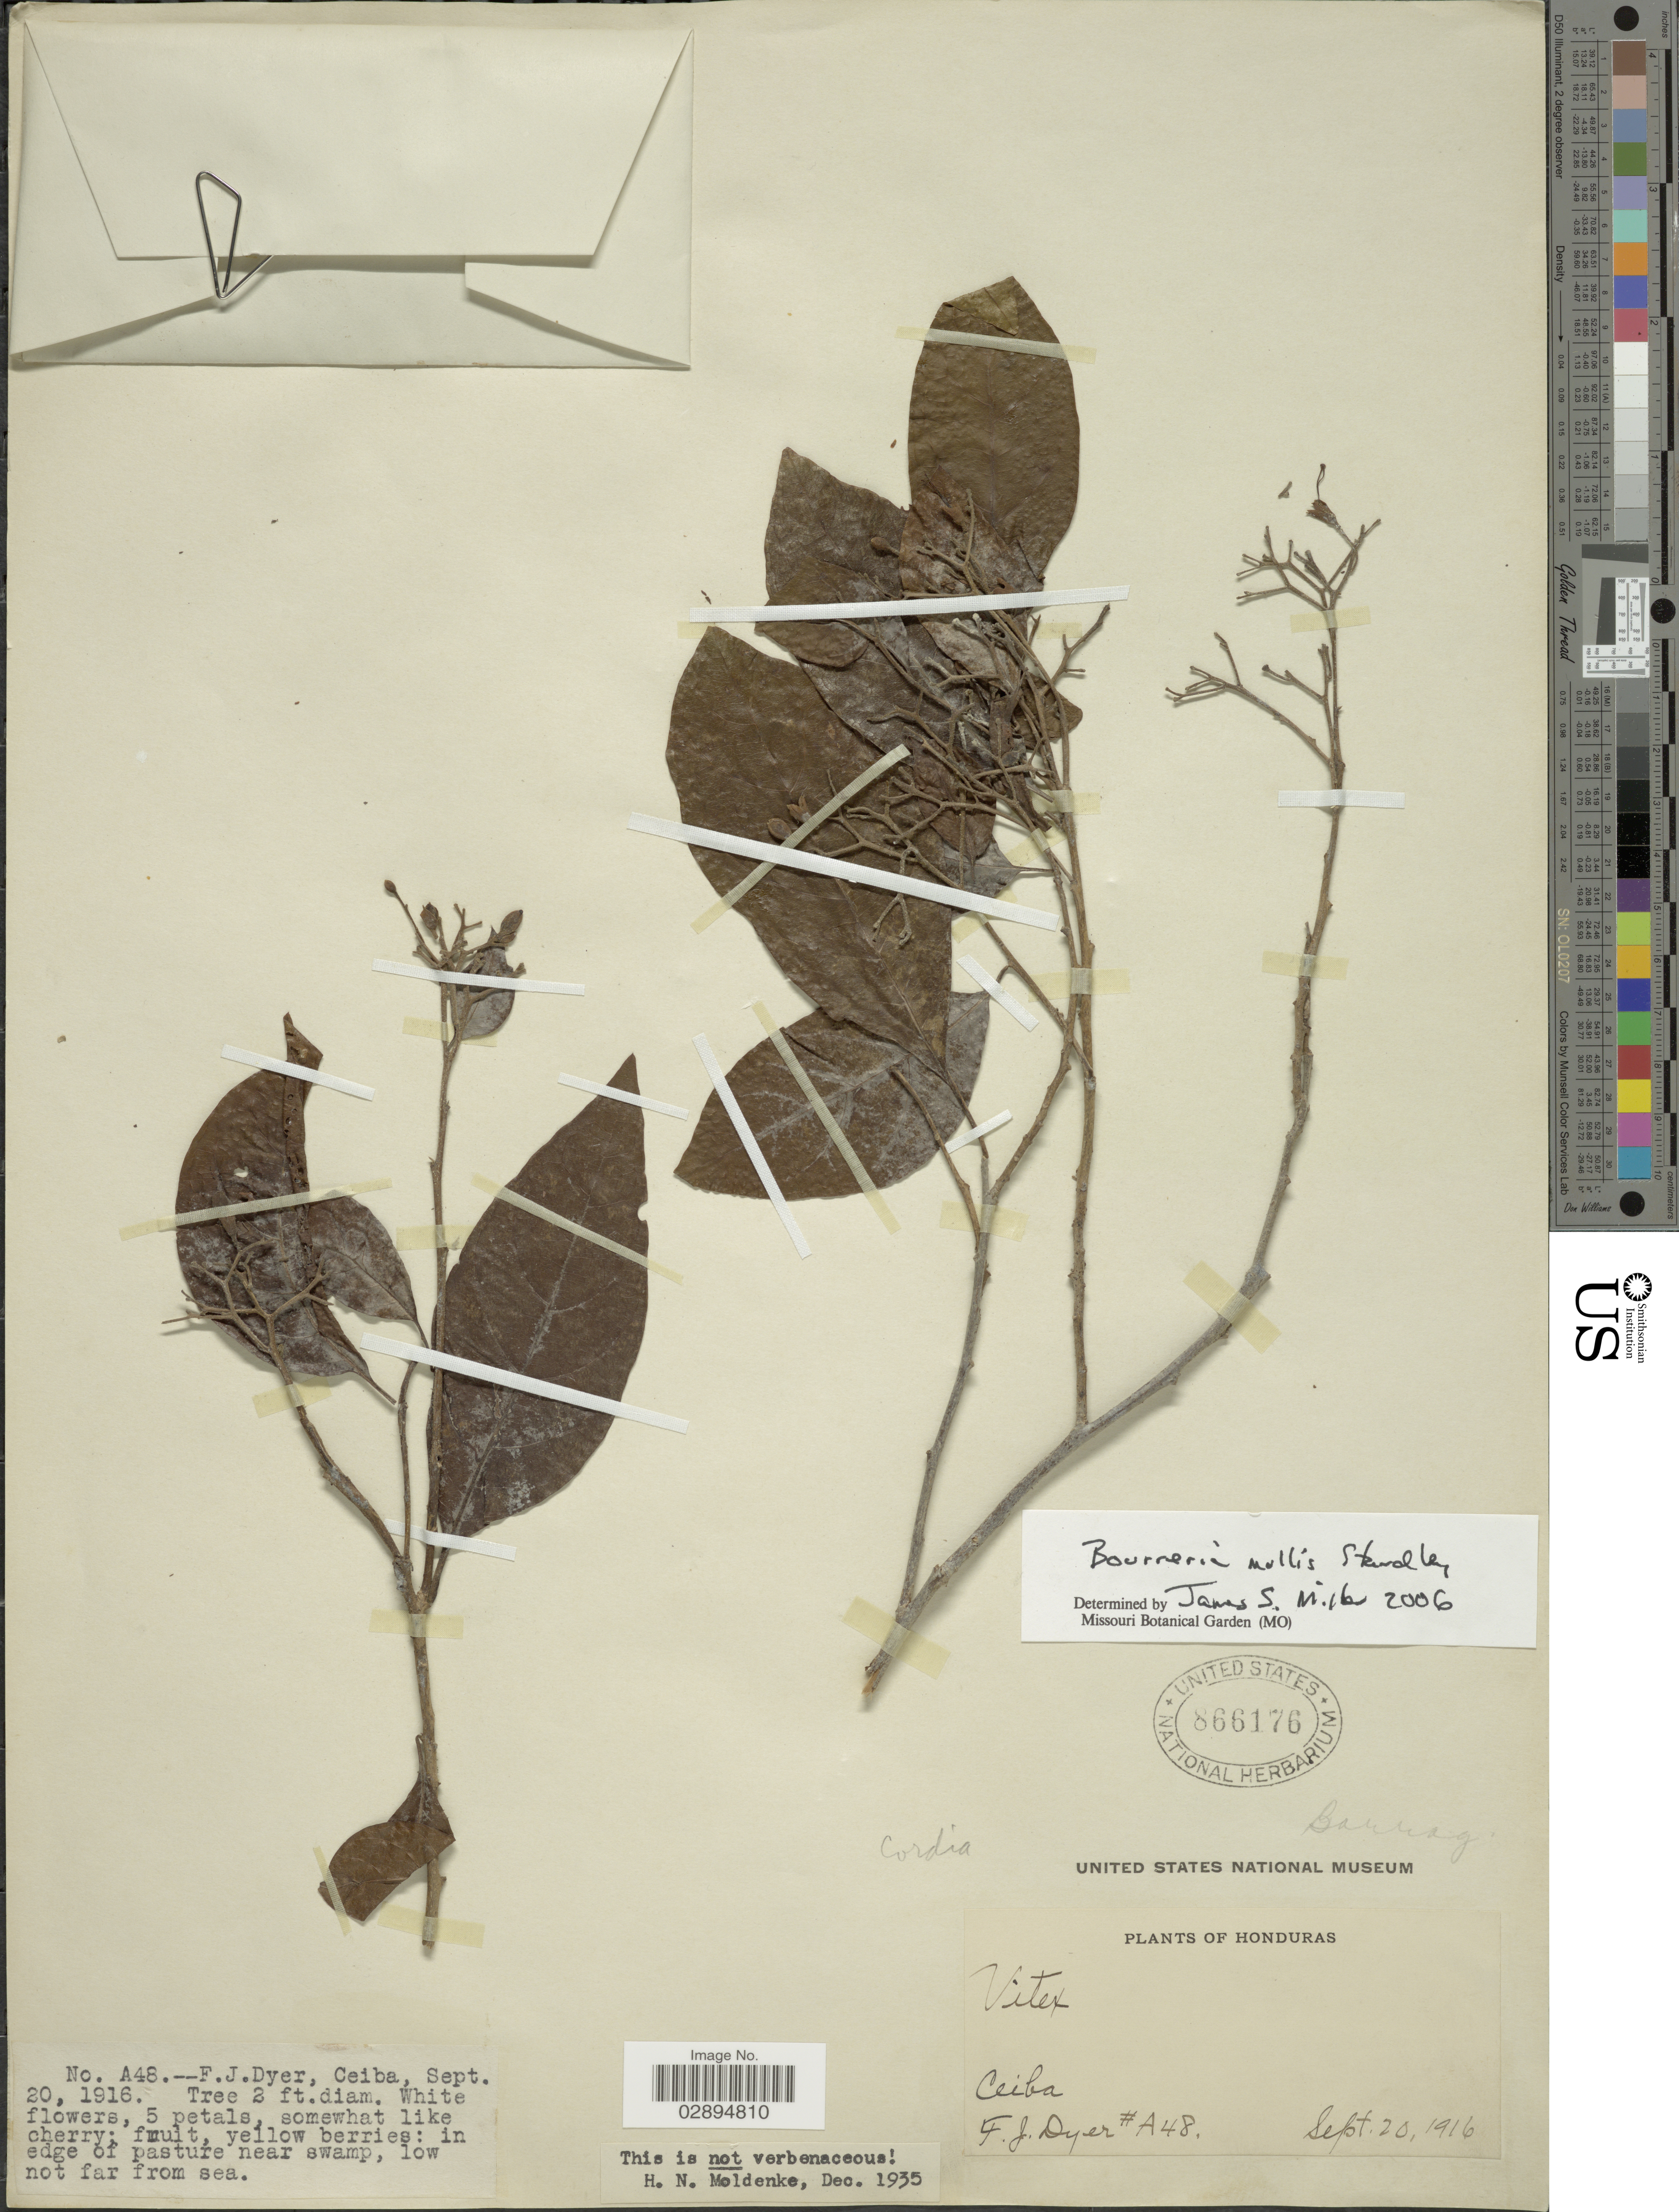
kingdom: Plantae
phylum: Tracheophyta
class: Magnoliopsida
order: Boraginales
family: Ehretiaceae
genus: Bourreria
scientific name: Bourreria mollis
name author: Standl.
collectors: F. J. Dyer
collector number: A48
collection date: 1916-09-20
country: Honduras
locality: Honduras. Ceiba. In edge of pasture near swamp, low not far from sea.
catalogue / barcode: US 866176